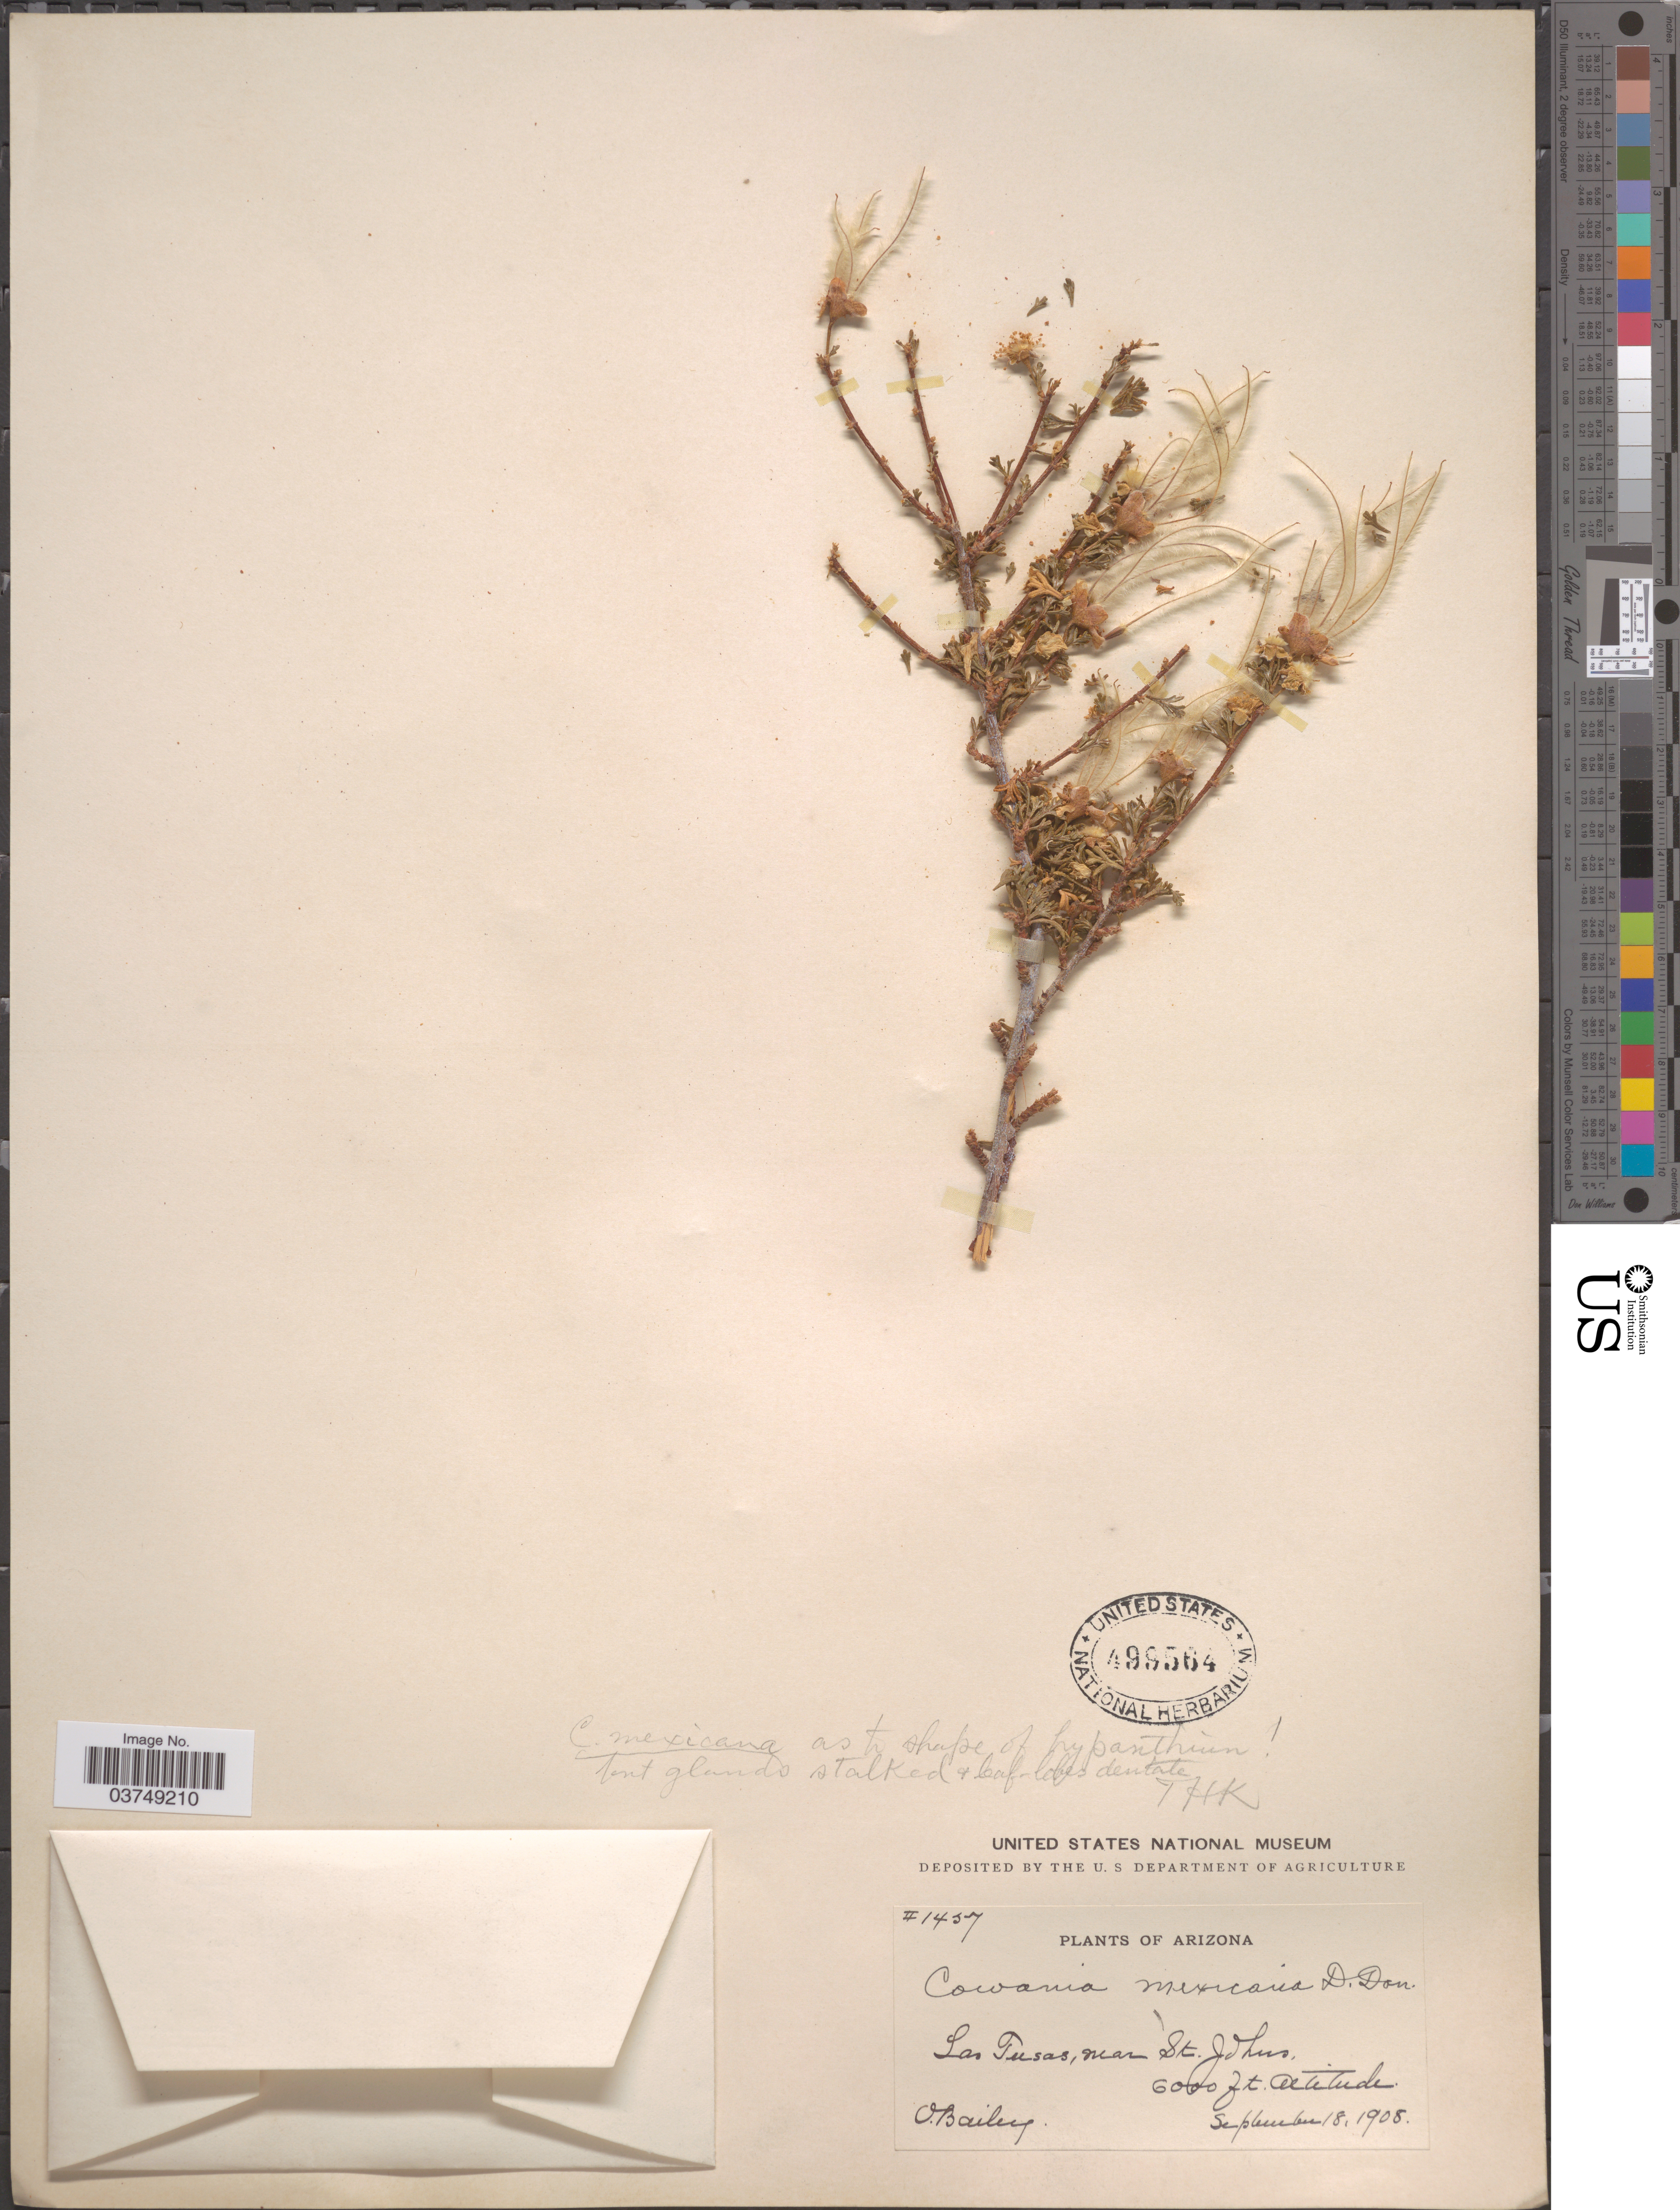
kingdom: Plantae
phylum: Tracheophyta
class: Magnoliopsida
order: Rosales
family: Rosaceae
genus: Purshia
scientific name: Purshia stansburyana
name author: (Torr.) Henrickson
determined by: Strong, Mark T., (BOT), Smithsonian Institution - National Museum of Natural History (UNITED STATES)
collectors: V. O. Bailey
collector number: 1457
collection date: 1908-09-18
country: United States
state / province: Arizona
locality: Las Tusas, near St. Johns.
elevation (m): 1829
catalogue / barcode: US 499564